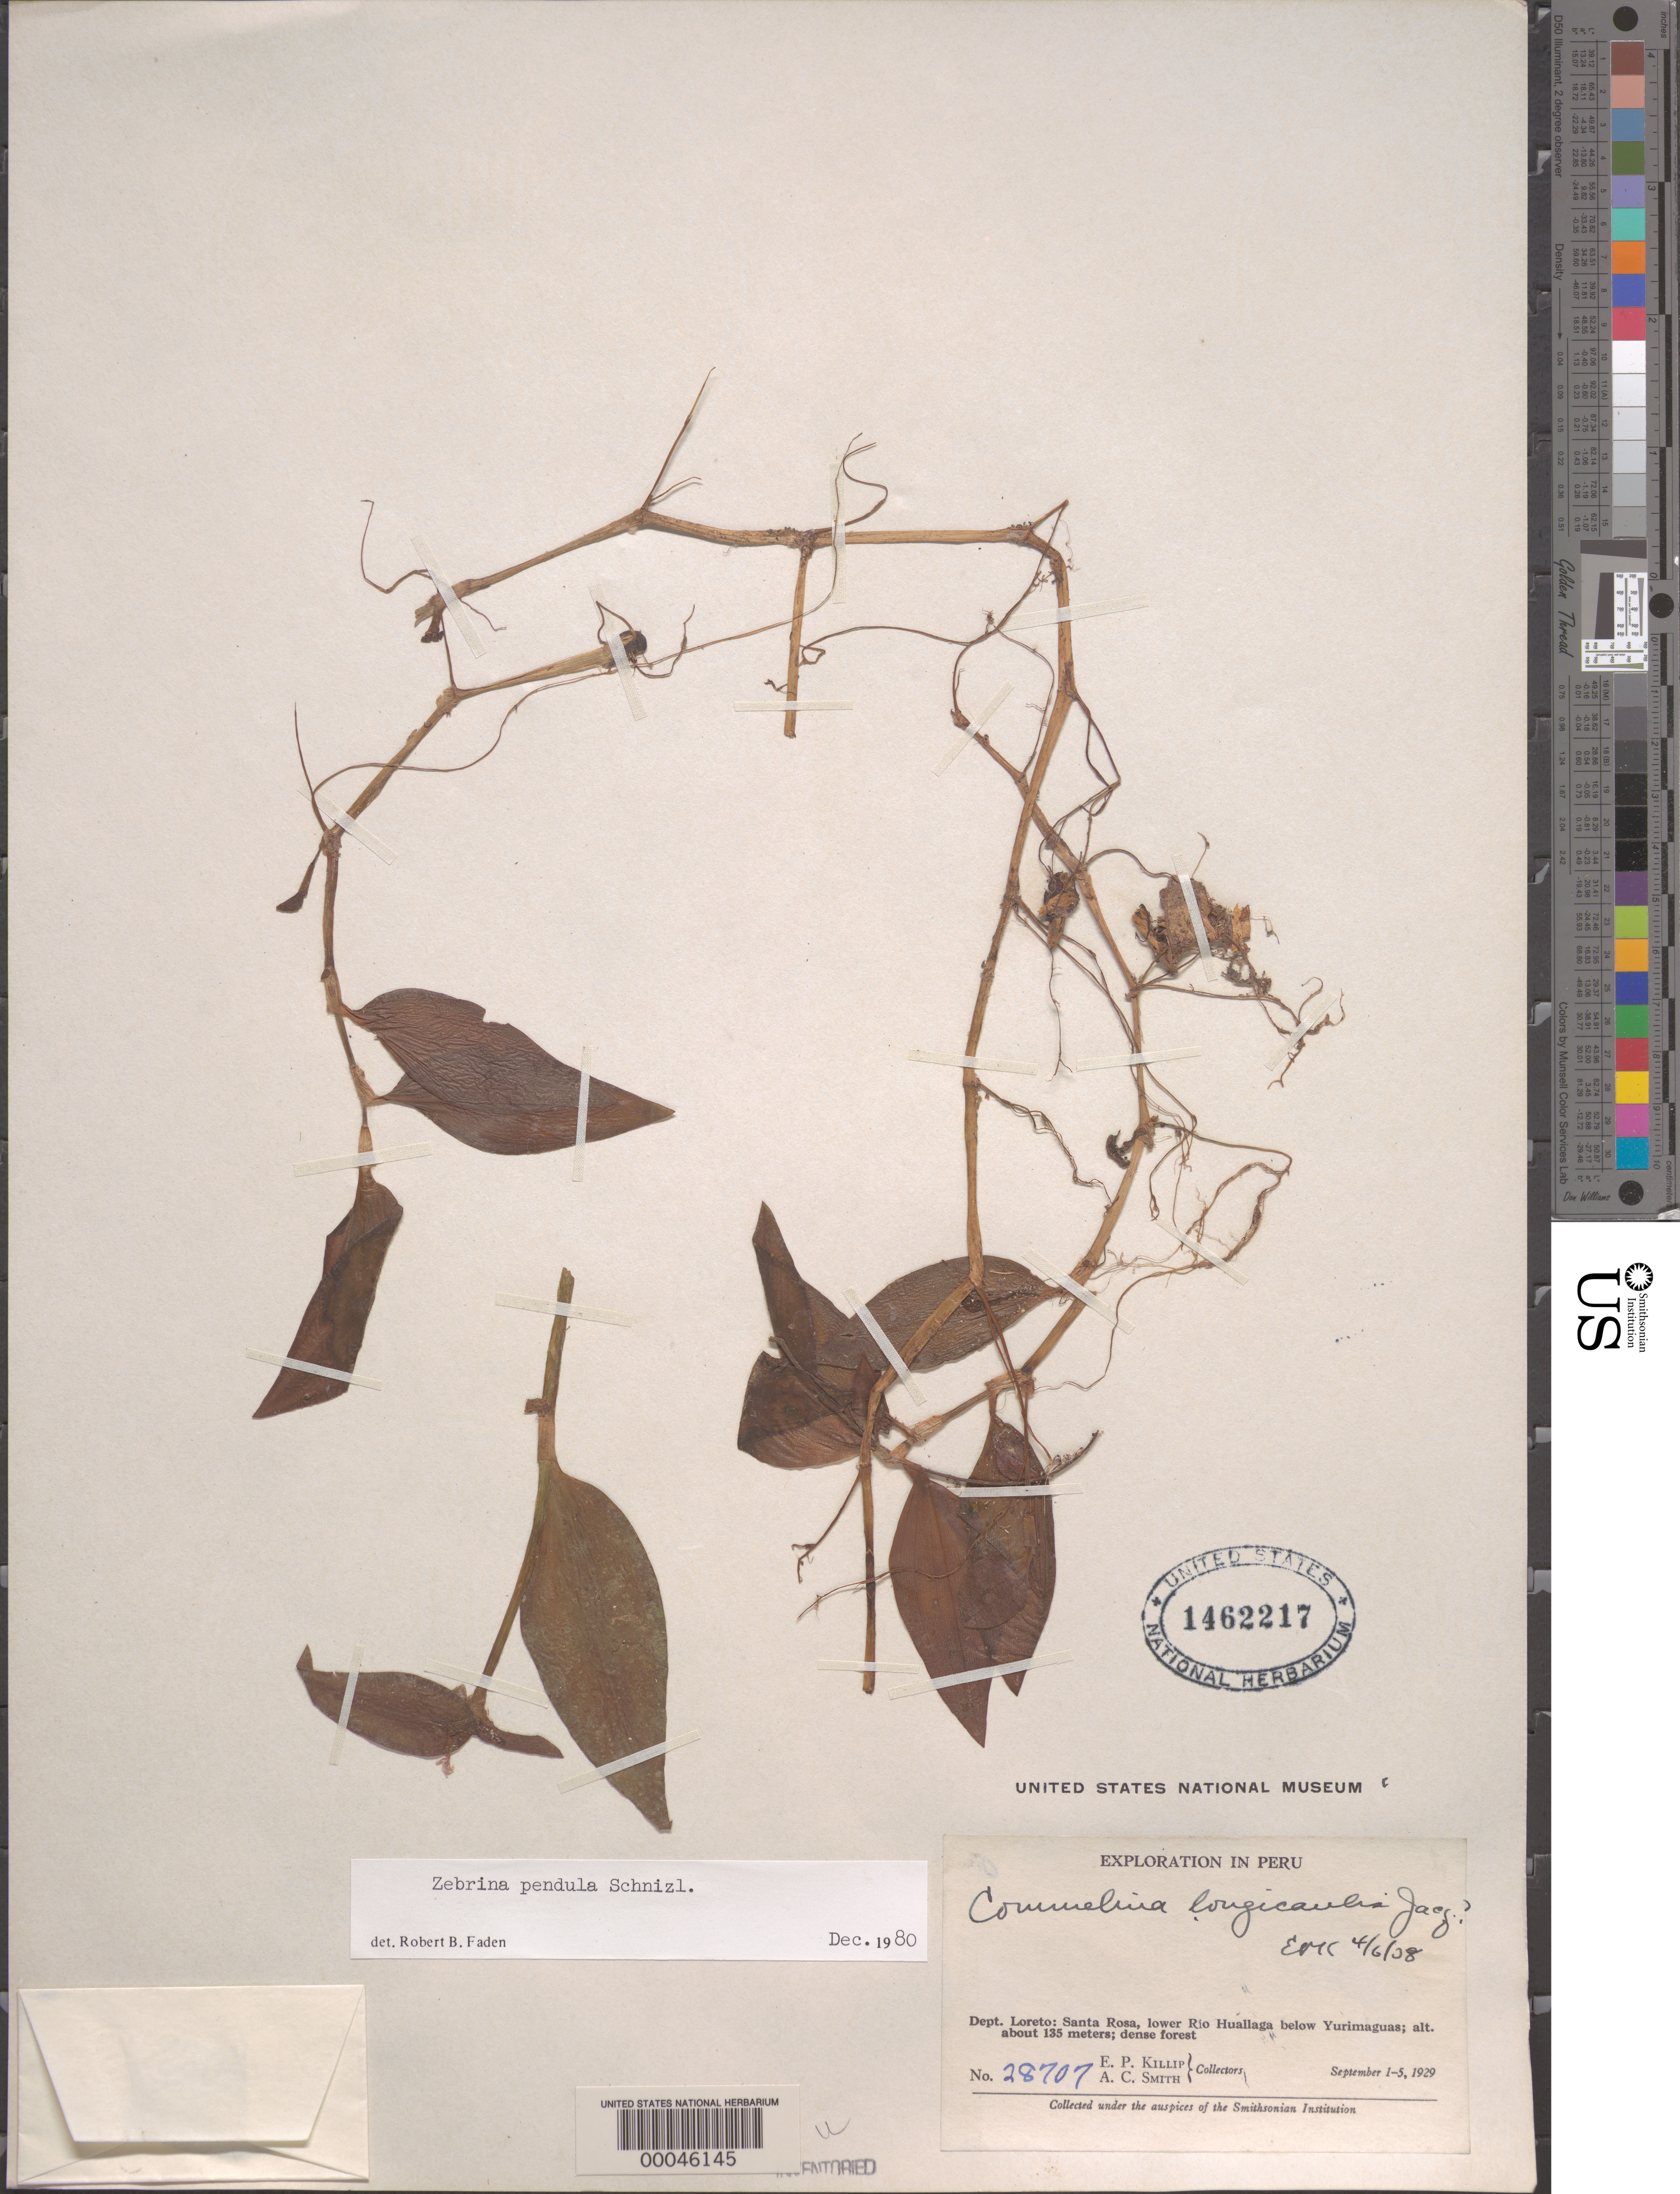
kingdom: Plantae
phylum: Tracheophyta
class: Liliopsida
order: Commelinales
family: Commelinaceae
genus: Tradescantia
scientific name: Tradescantia zebrina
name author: Bosse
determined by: Faden, Robert B., (US), Smithsonian Institution - National Museum of Natural History (UNITED STATES)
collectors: E. P. Killip & A. C. Smith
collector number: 28707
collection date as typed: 01 Sep 1929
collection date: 1929-09-01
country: Peru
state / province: Loreto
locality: Anta rosa, lower rio huallaga below yurimaguas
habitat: Dense forest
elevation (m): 135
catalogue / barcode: US 1462217